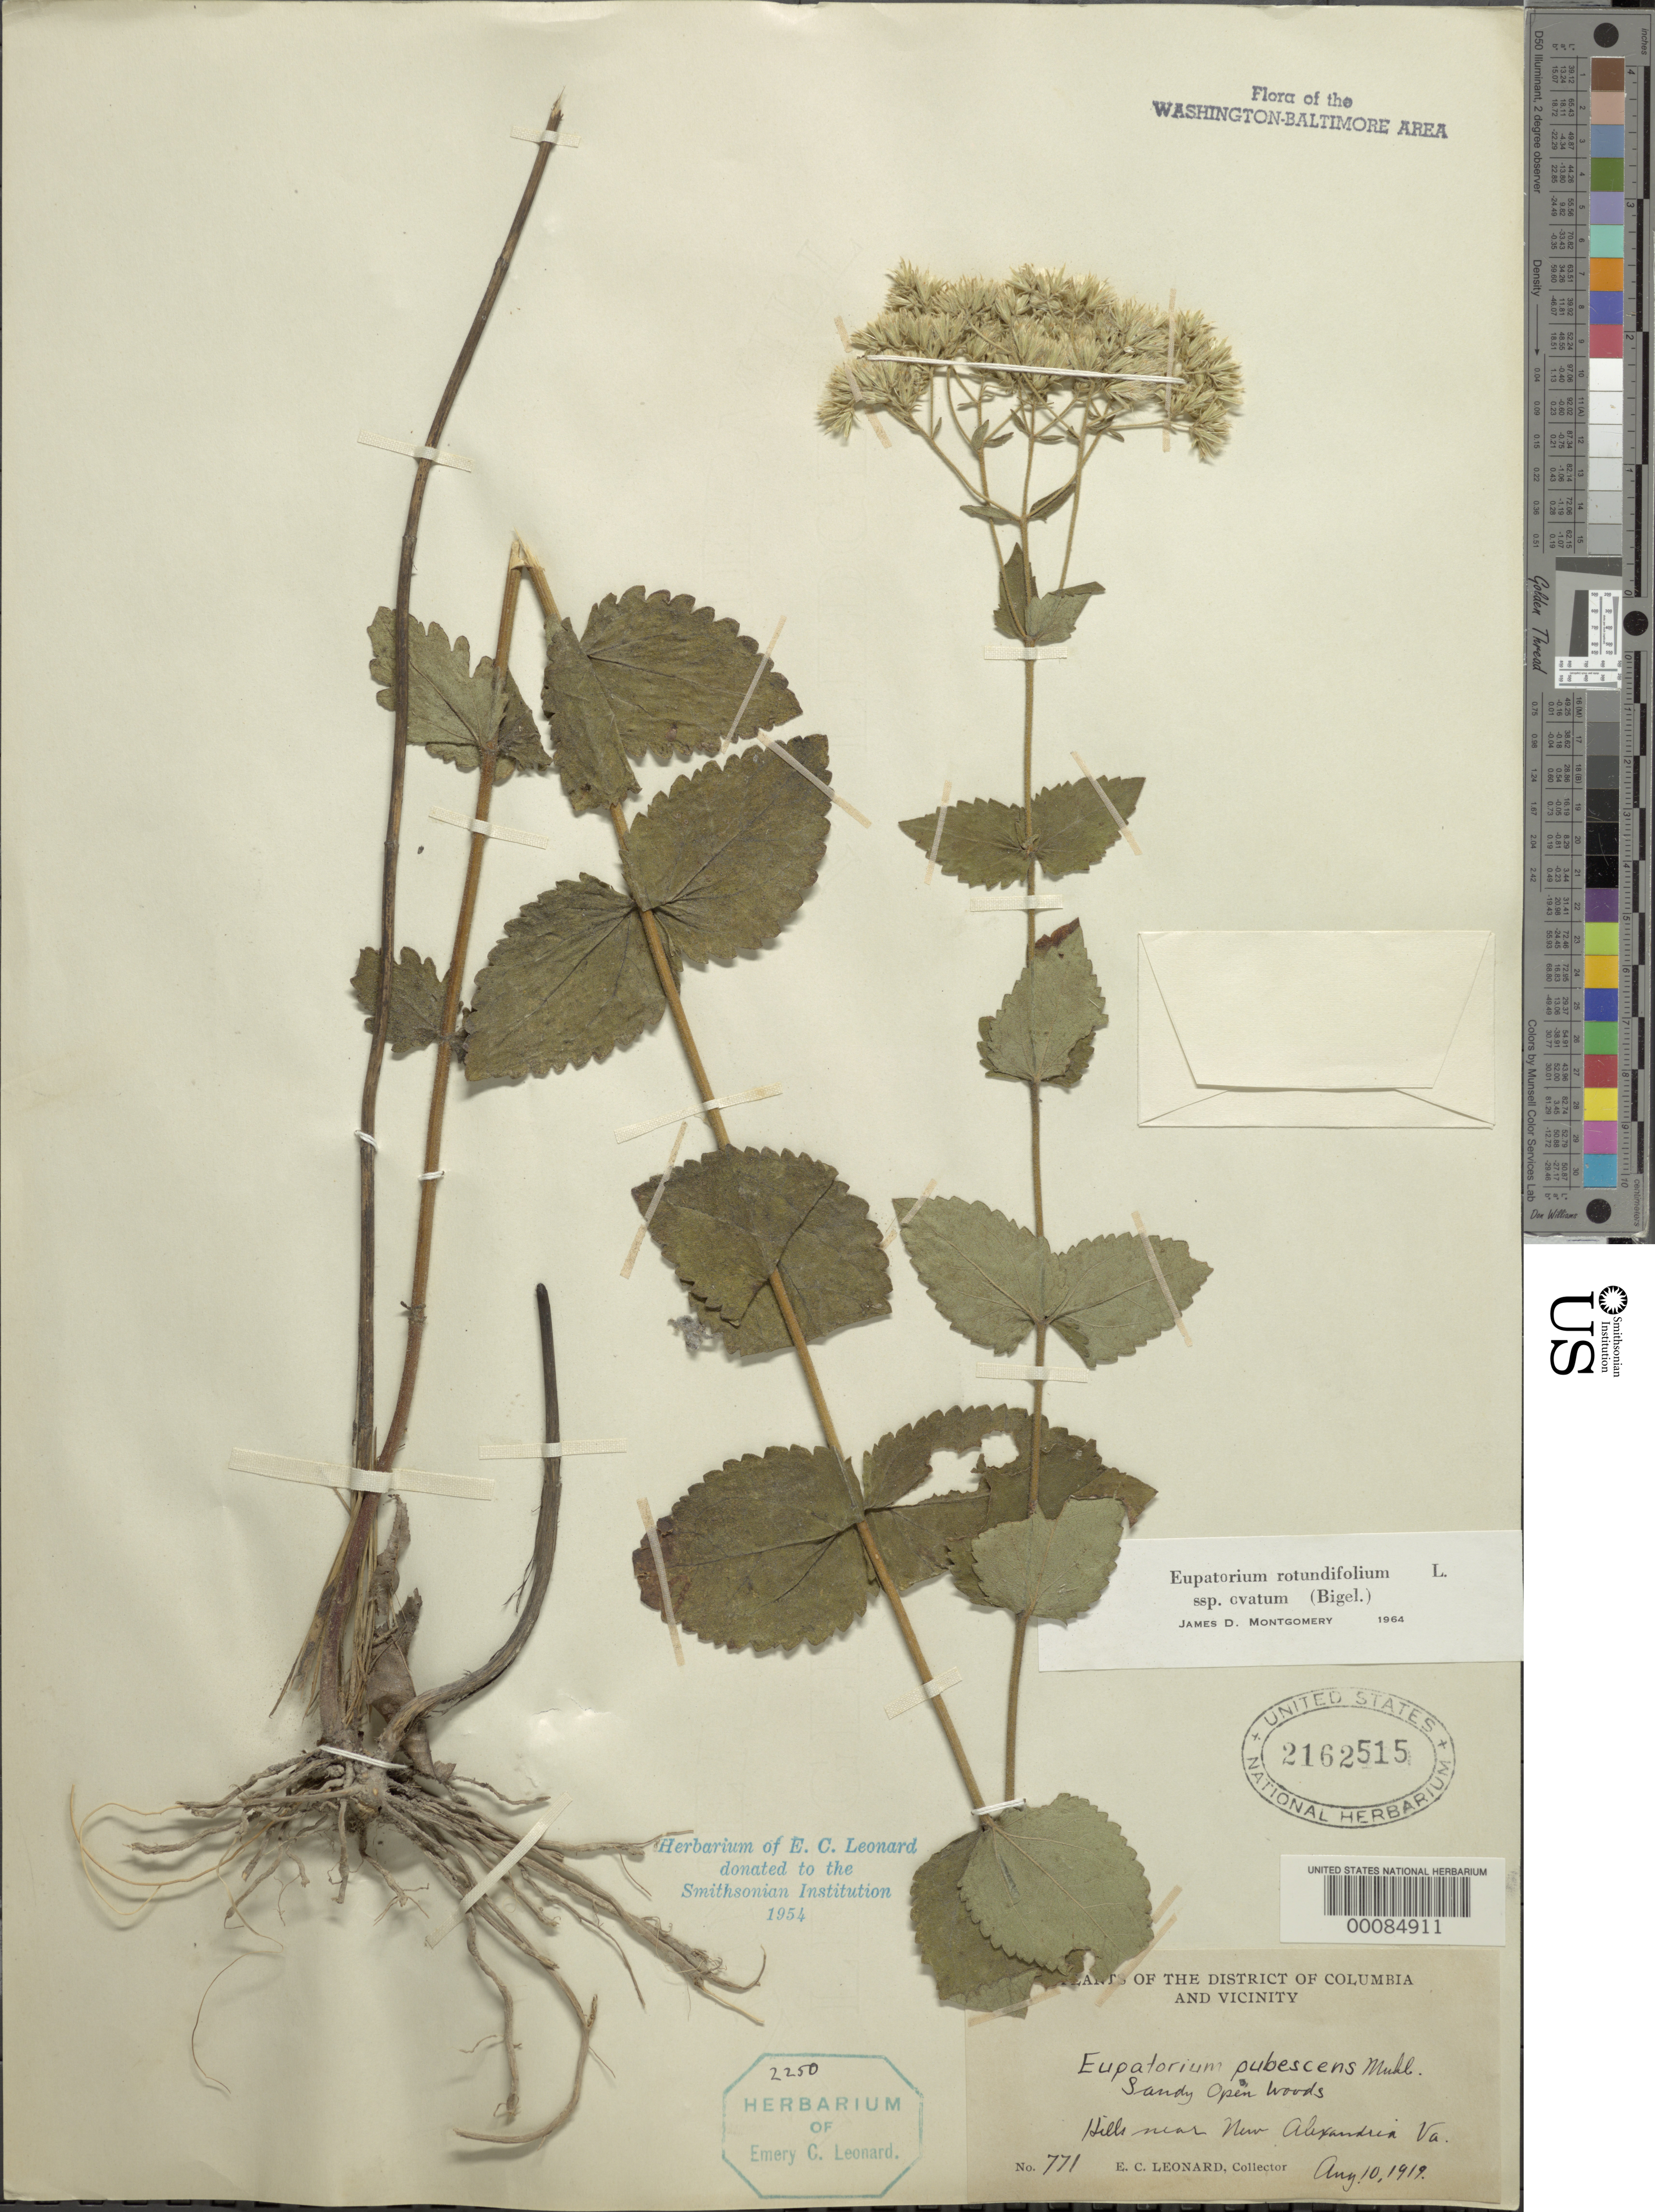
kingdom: Plantae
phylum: Tracheophyta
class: Magnoliopsida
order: Asterales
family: Asteraceae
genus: Eupatorium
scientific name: Eupatorium rotundifolium var. ovatum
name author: (Bigelow) J.D. Montgom. & Fairbrothers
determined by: Montgomery, J. D.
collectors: E. C. Leonard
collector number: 771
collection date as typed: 10 Aug 1919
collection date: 1919-08-10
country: United States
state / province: Virginia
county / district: Fairfax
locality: Near New Alexandria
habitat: Shady woods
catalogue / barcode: US 2162515